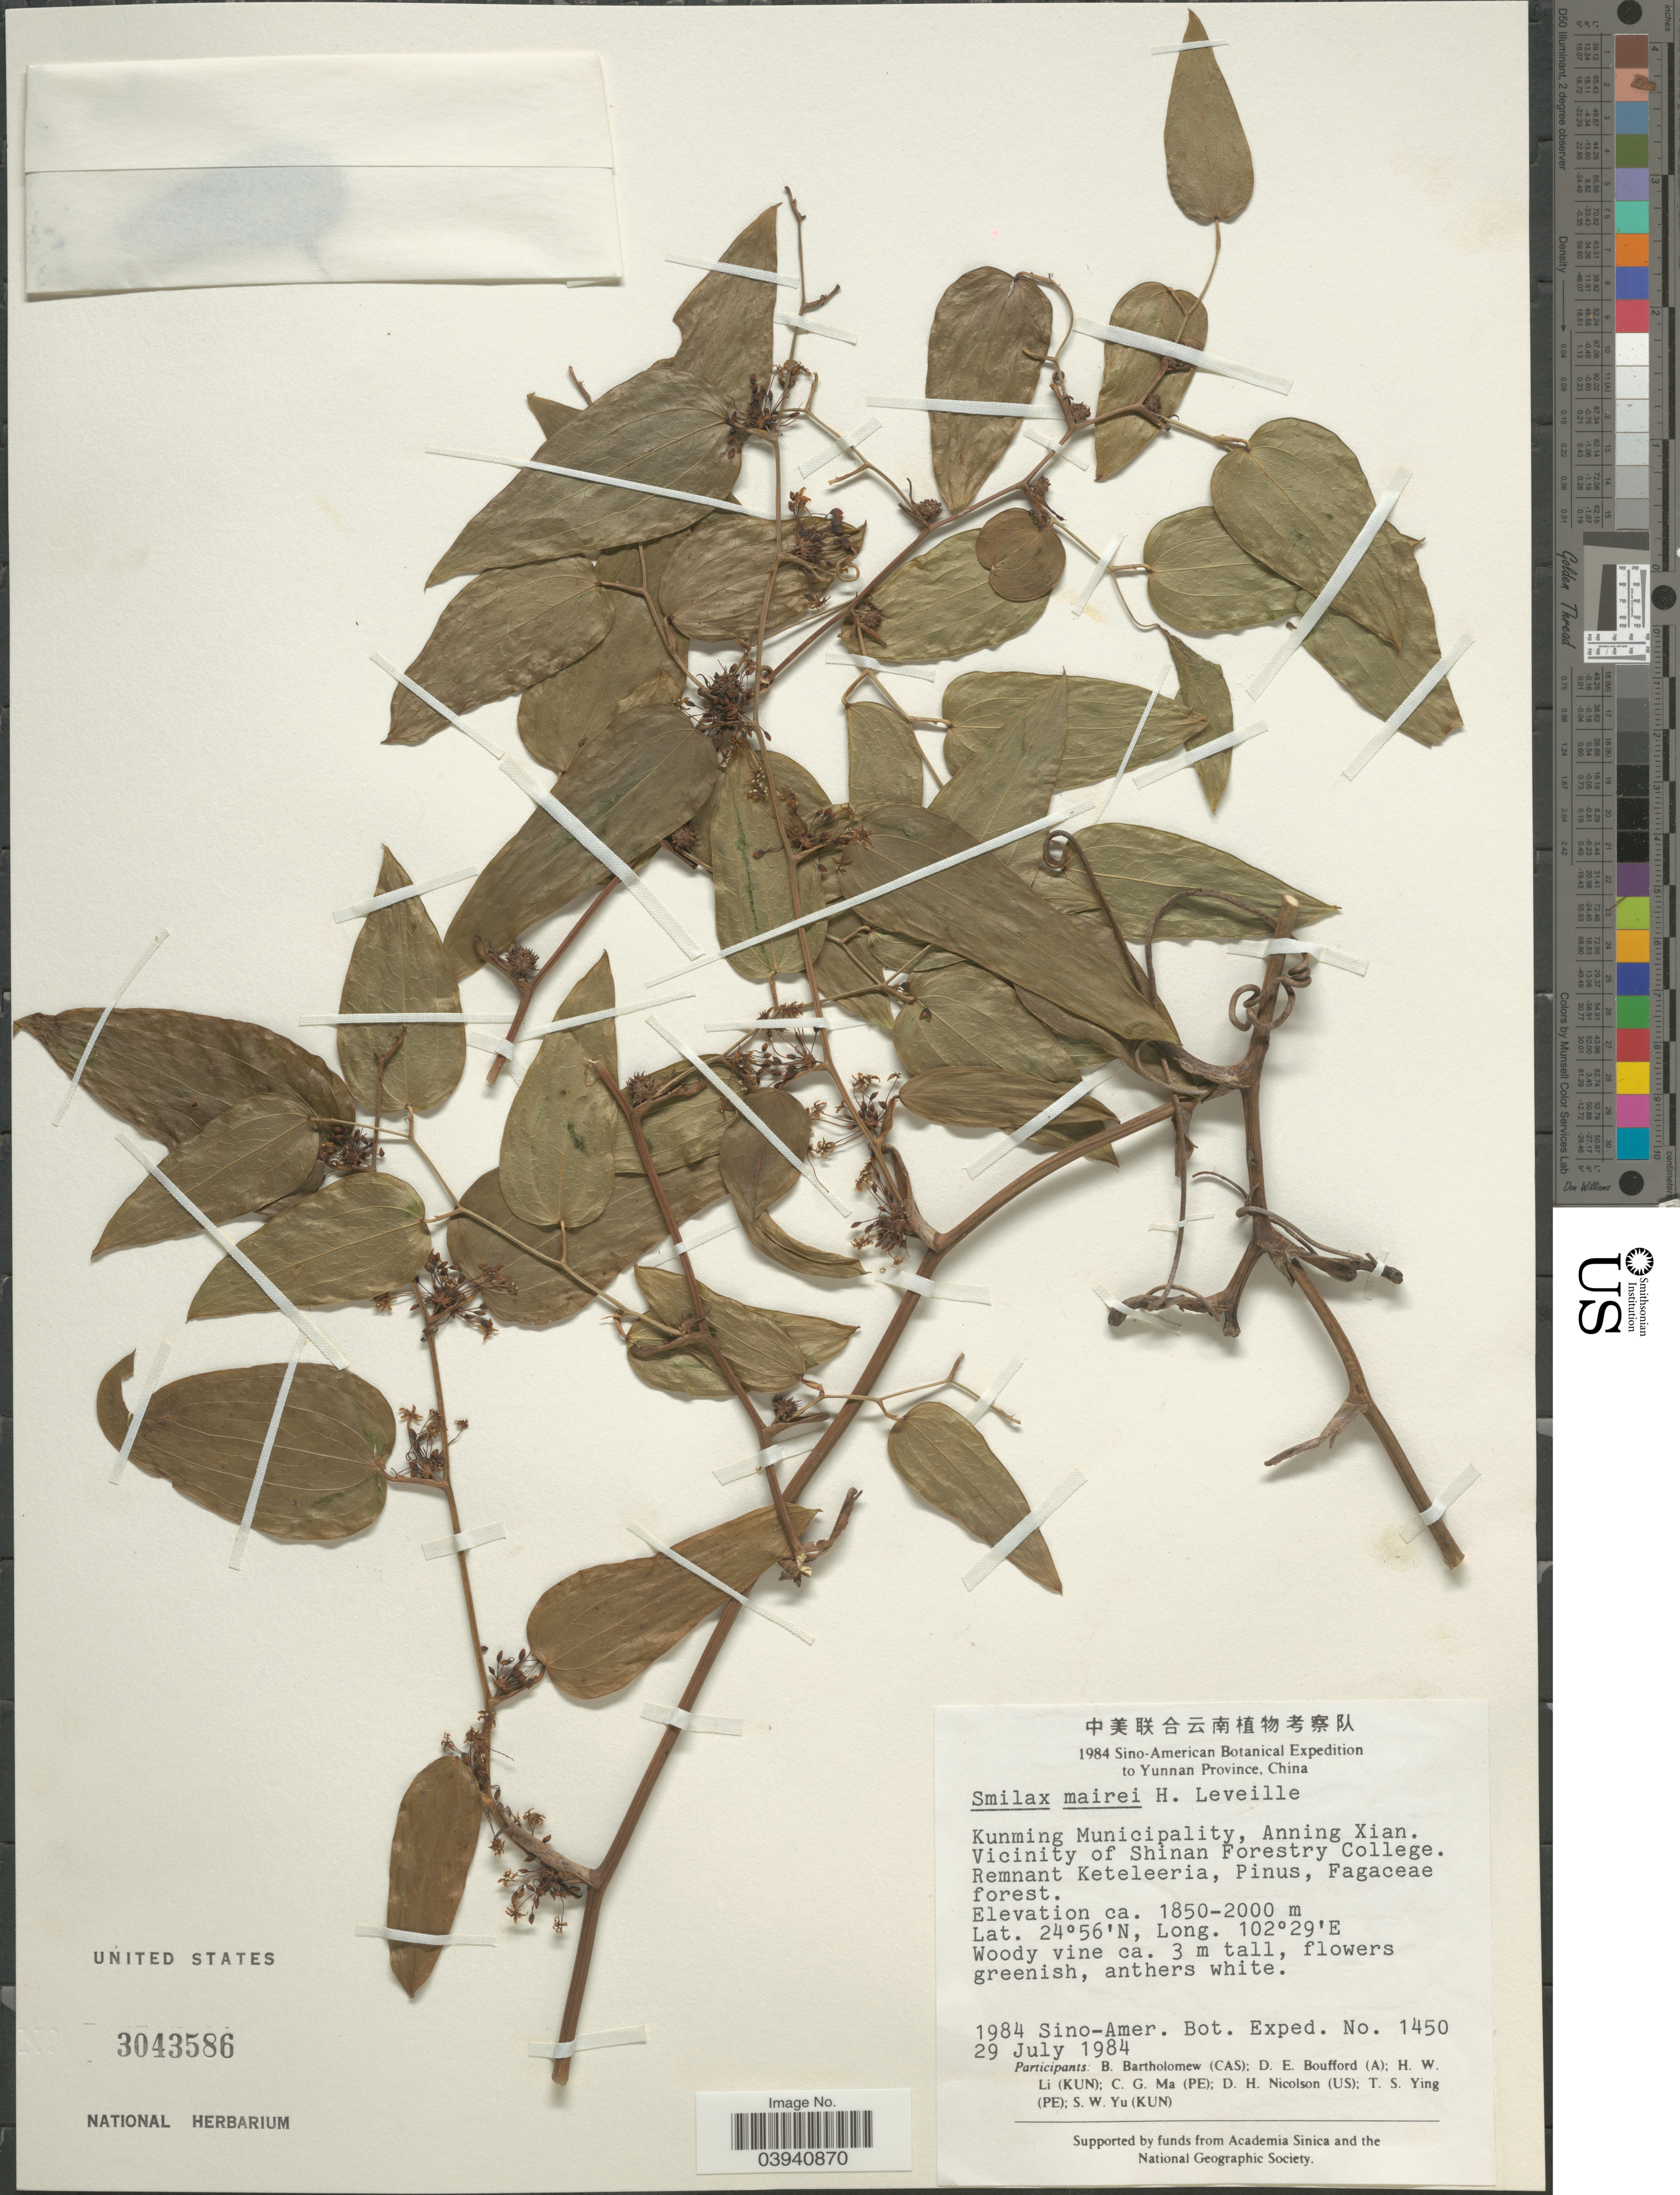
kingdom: Plantae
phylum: Tracheophyta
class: Liliopsida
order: Liliales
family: Smilacaceae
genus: Smilax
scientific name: Smilax mairei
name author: H. Lév.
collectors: Sino-Amer. Bot. Exped. 1984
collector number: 1450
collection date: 1984-07-29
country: China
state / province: Yunnan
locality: Kunming Municipality, Anning Xian. Vicinity of Shinan Forestry College.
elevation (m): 1850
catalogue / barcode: US 3043586